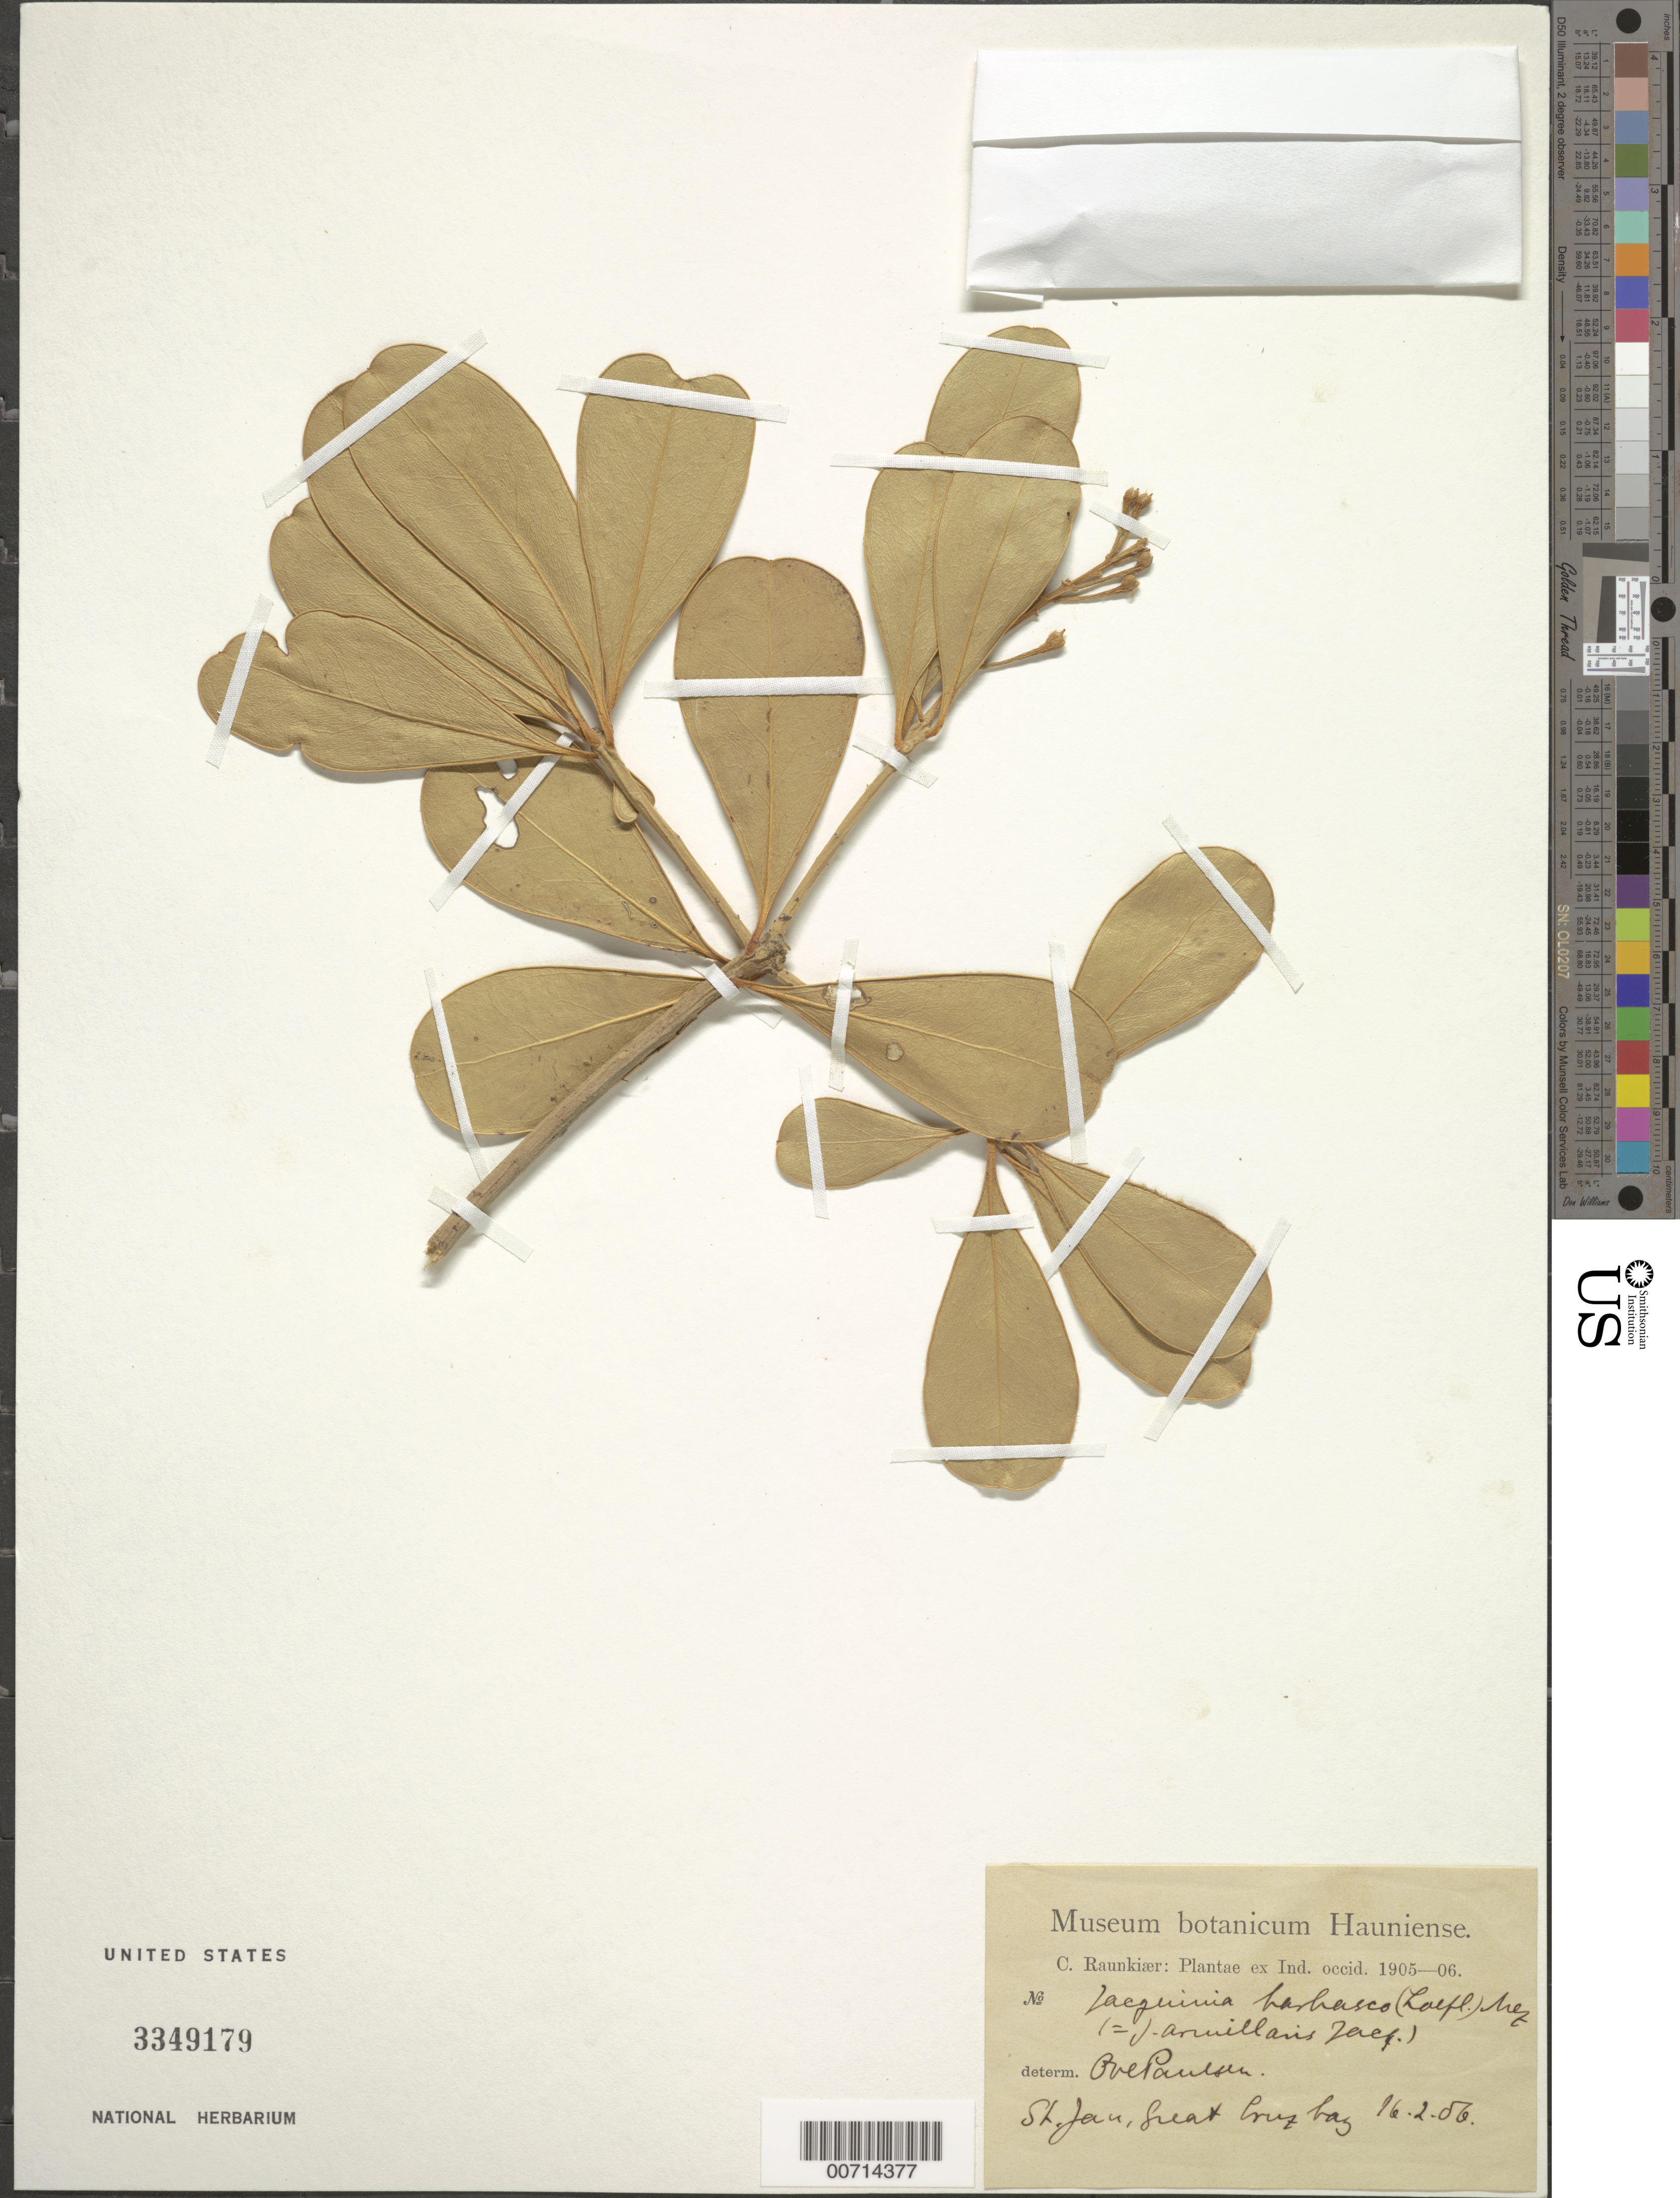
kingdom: Plantae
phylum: Tracheophyta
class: Magnoliopsida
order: Ericales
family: Primulaceae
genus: Jacquinia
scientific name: Jacquinia arborea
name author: Vahl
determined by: Paulsen, O.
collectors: C. Raunkiær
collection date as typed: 16 Feb 1906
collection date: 1906-02-16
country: U.S. Virgin Islands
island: St. John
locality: Great Cruz Bay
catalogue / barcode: US 3349179